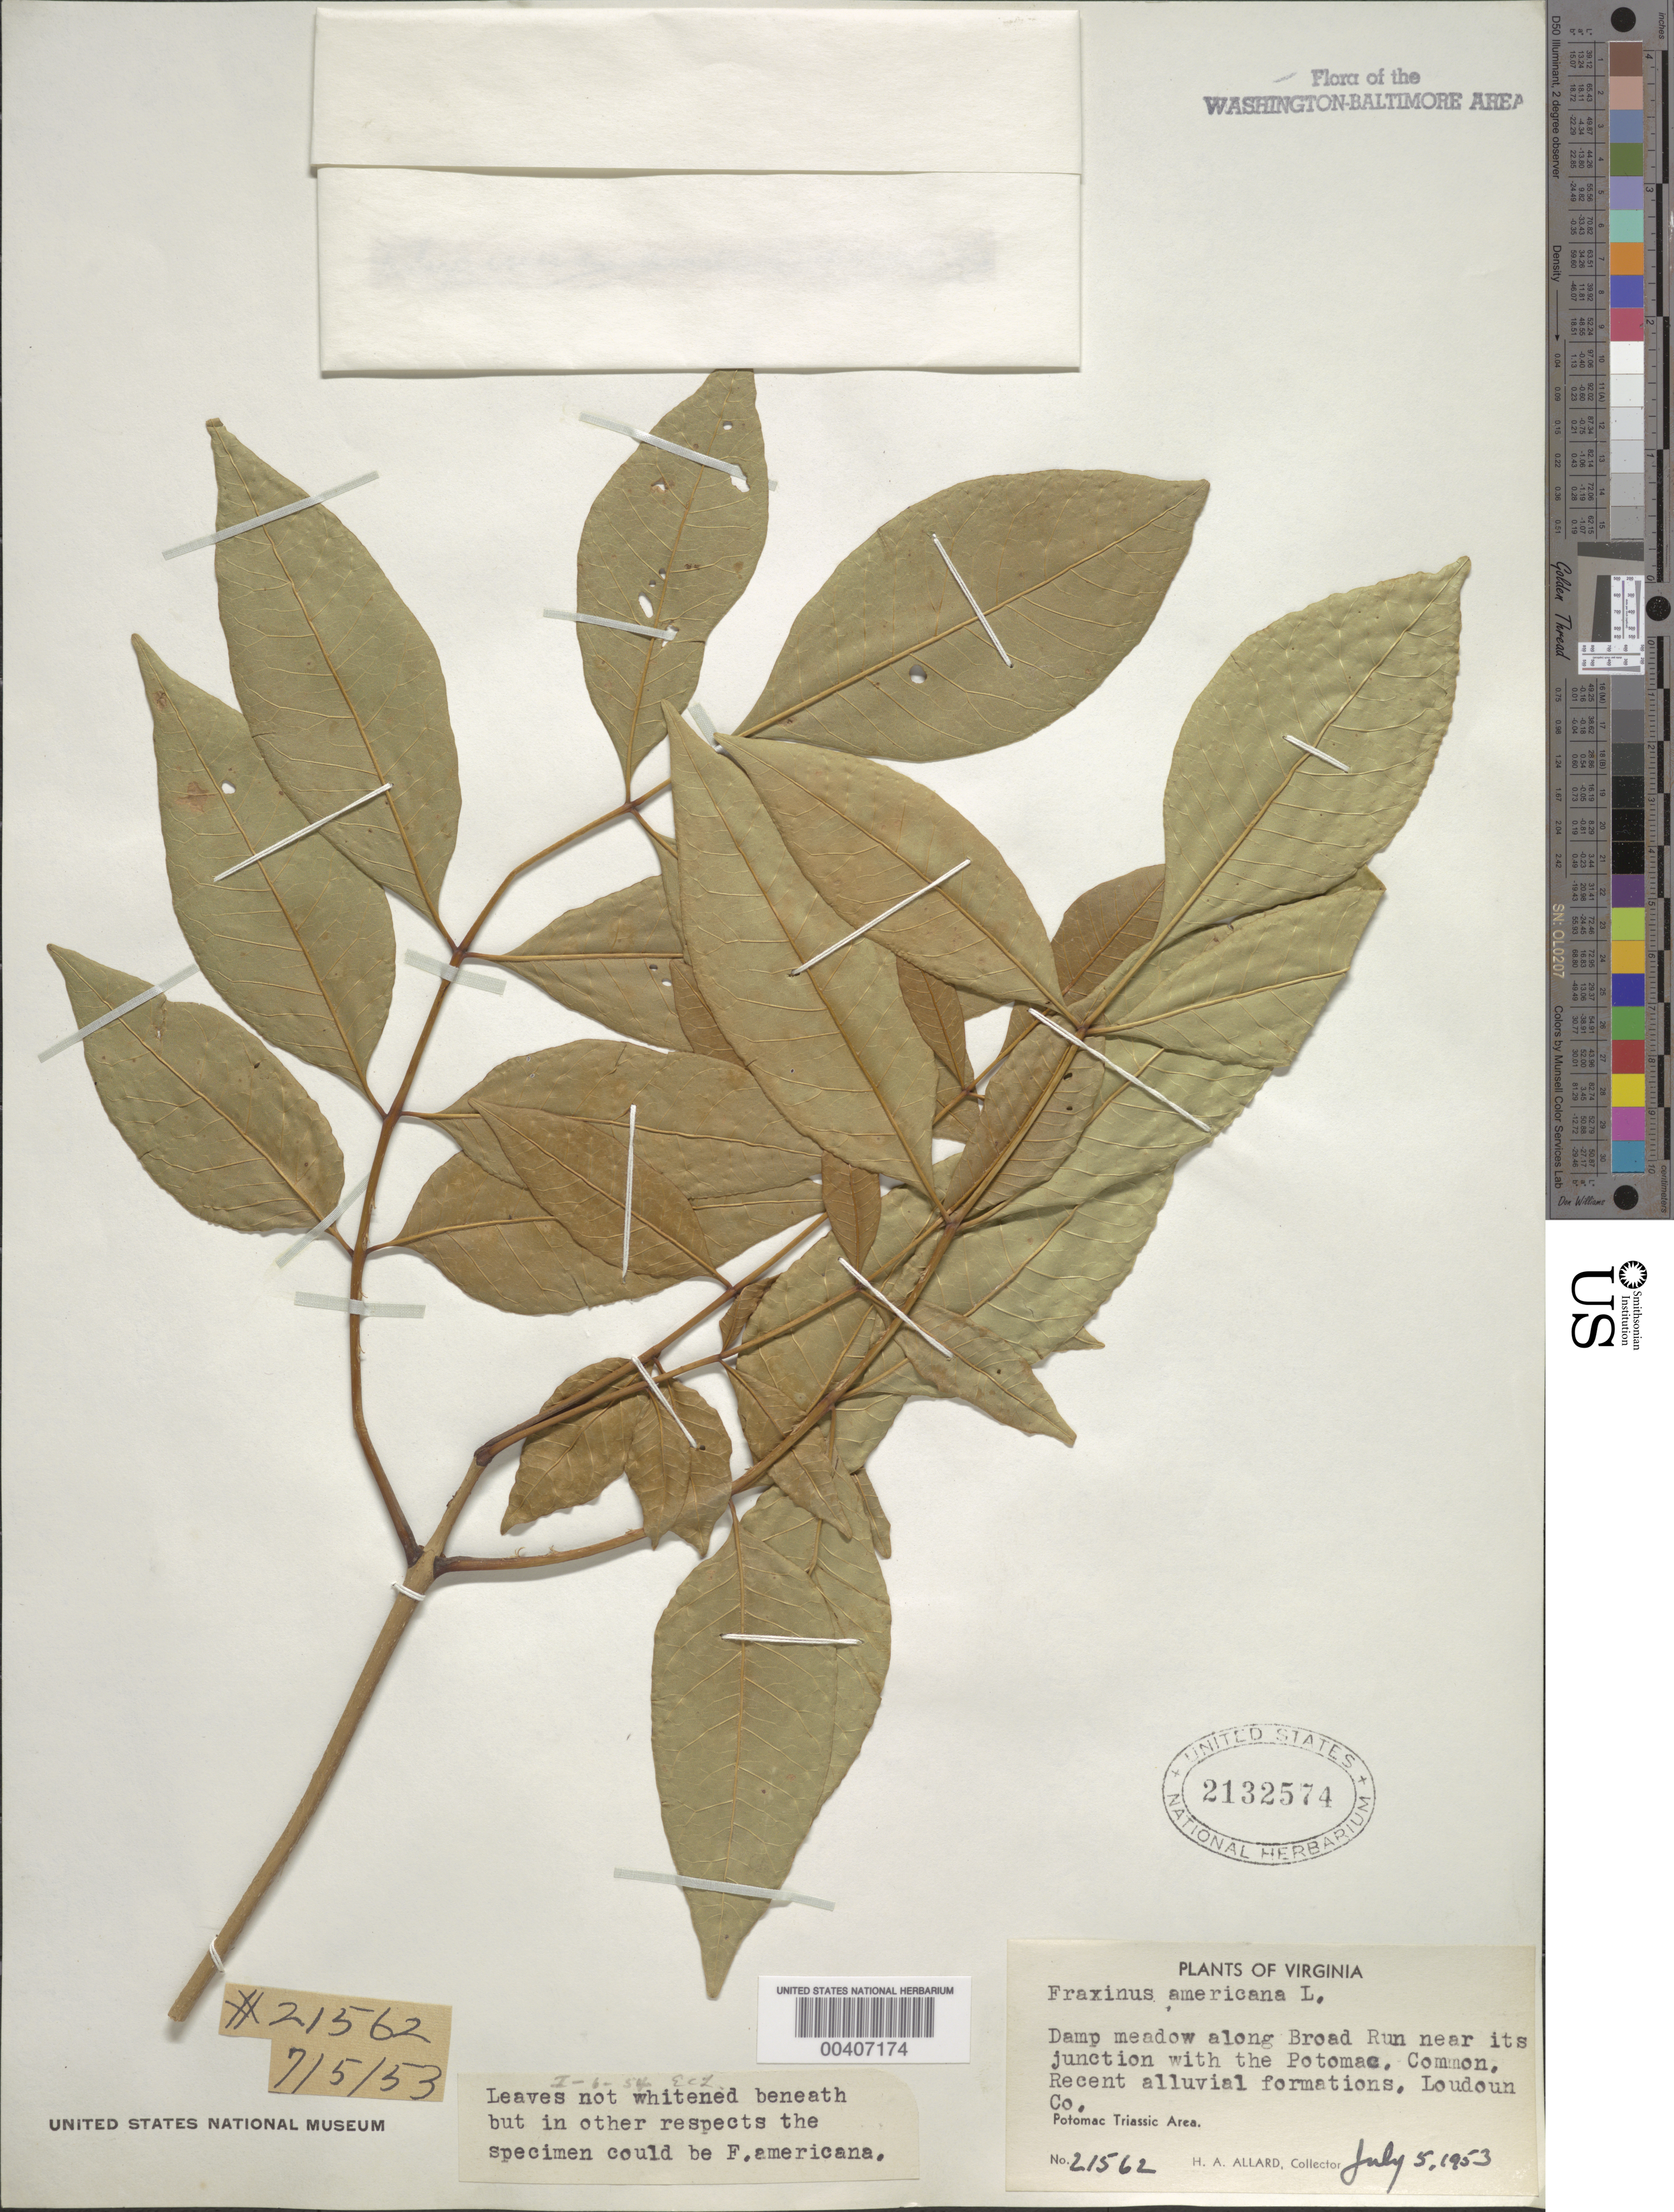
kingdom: Plantae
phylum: Tracheophyta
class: Magnoliopsida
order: Lamiales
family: Oleaceae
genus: Fraxinus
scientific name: Fraxinus americana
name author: L.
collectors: H. A. Allard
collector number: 21562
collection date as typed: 05 Jul 1953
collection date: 1953-07-05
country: United States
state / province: Virginia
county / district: Loudoun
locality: Broad Run near the Potomac River C. and O. Canal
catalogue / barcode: US 2132574